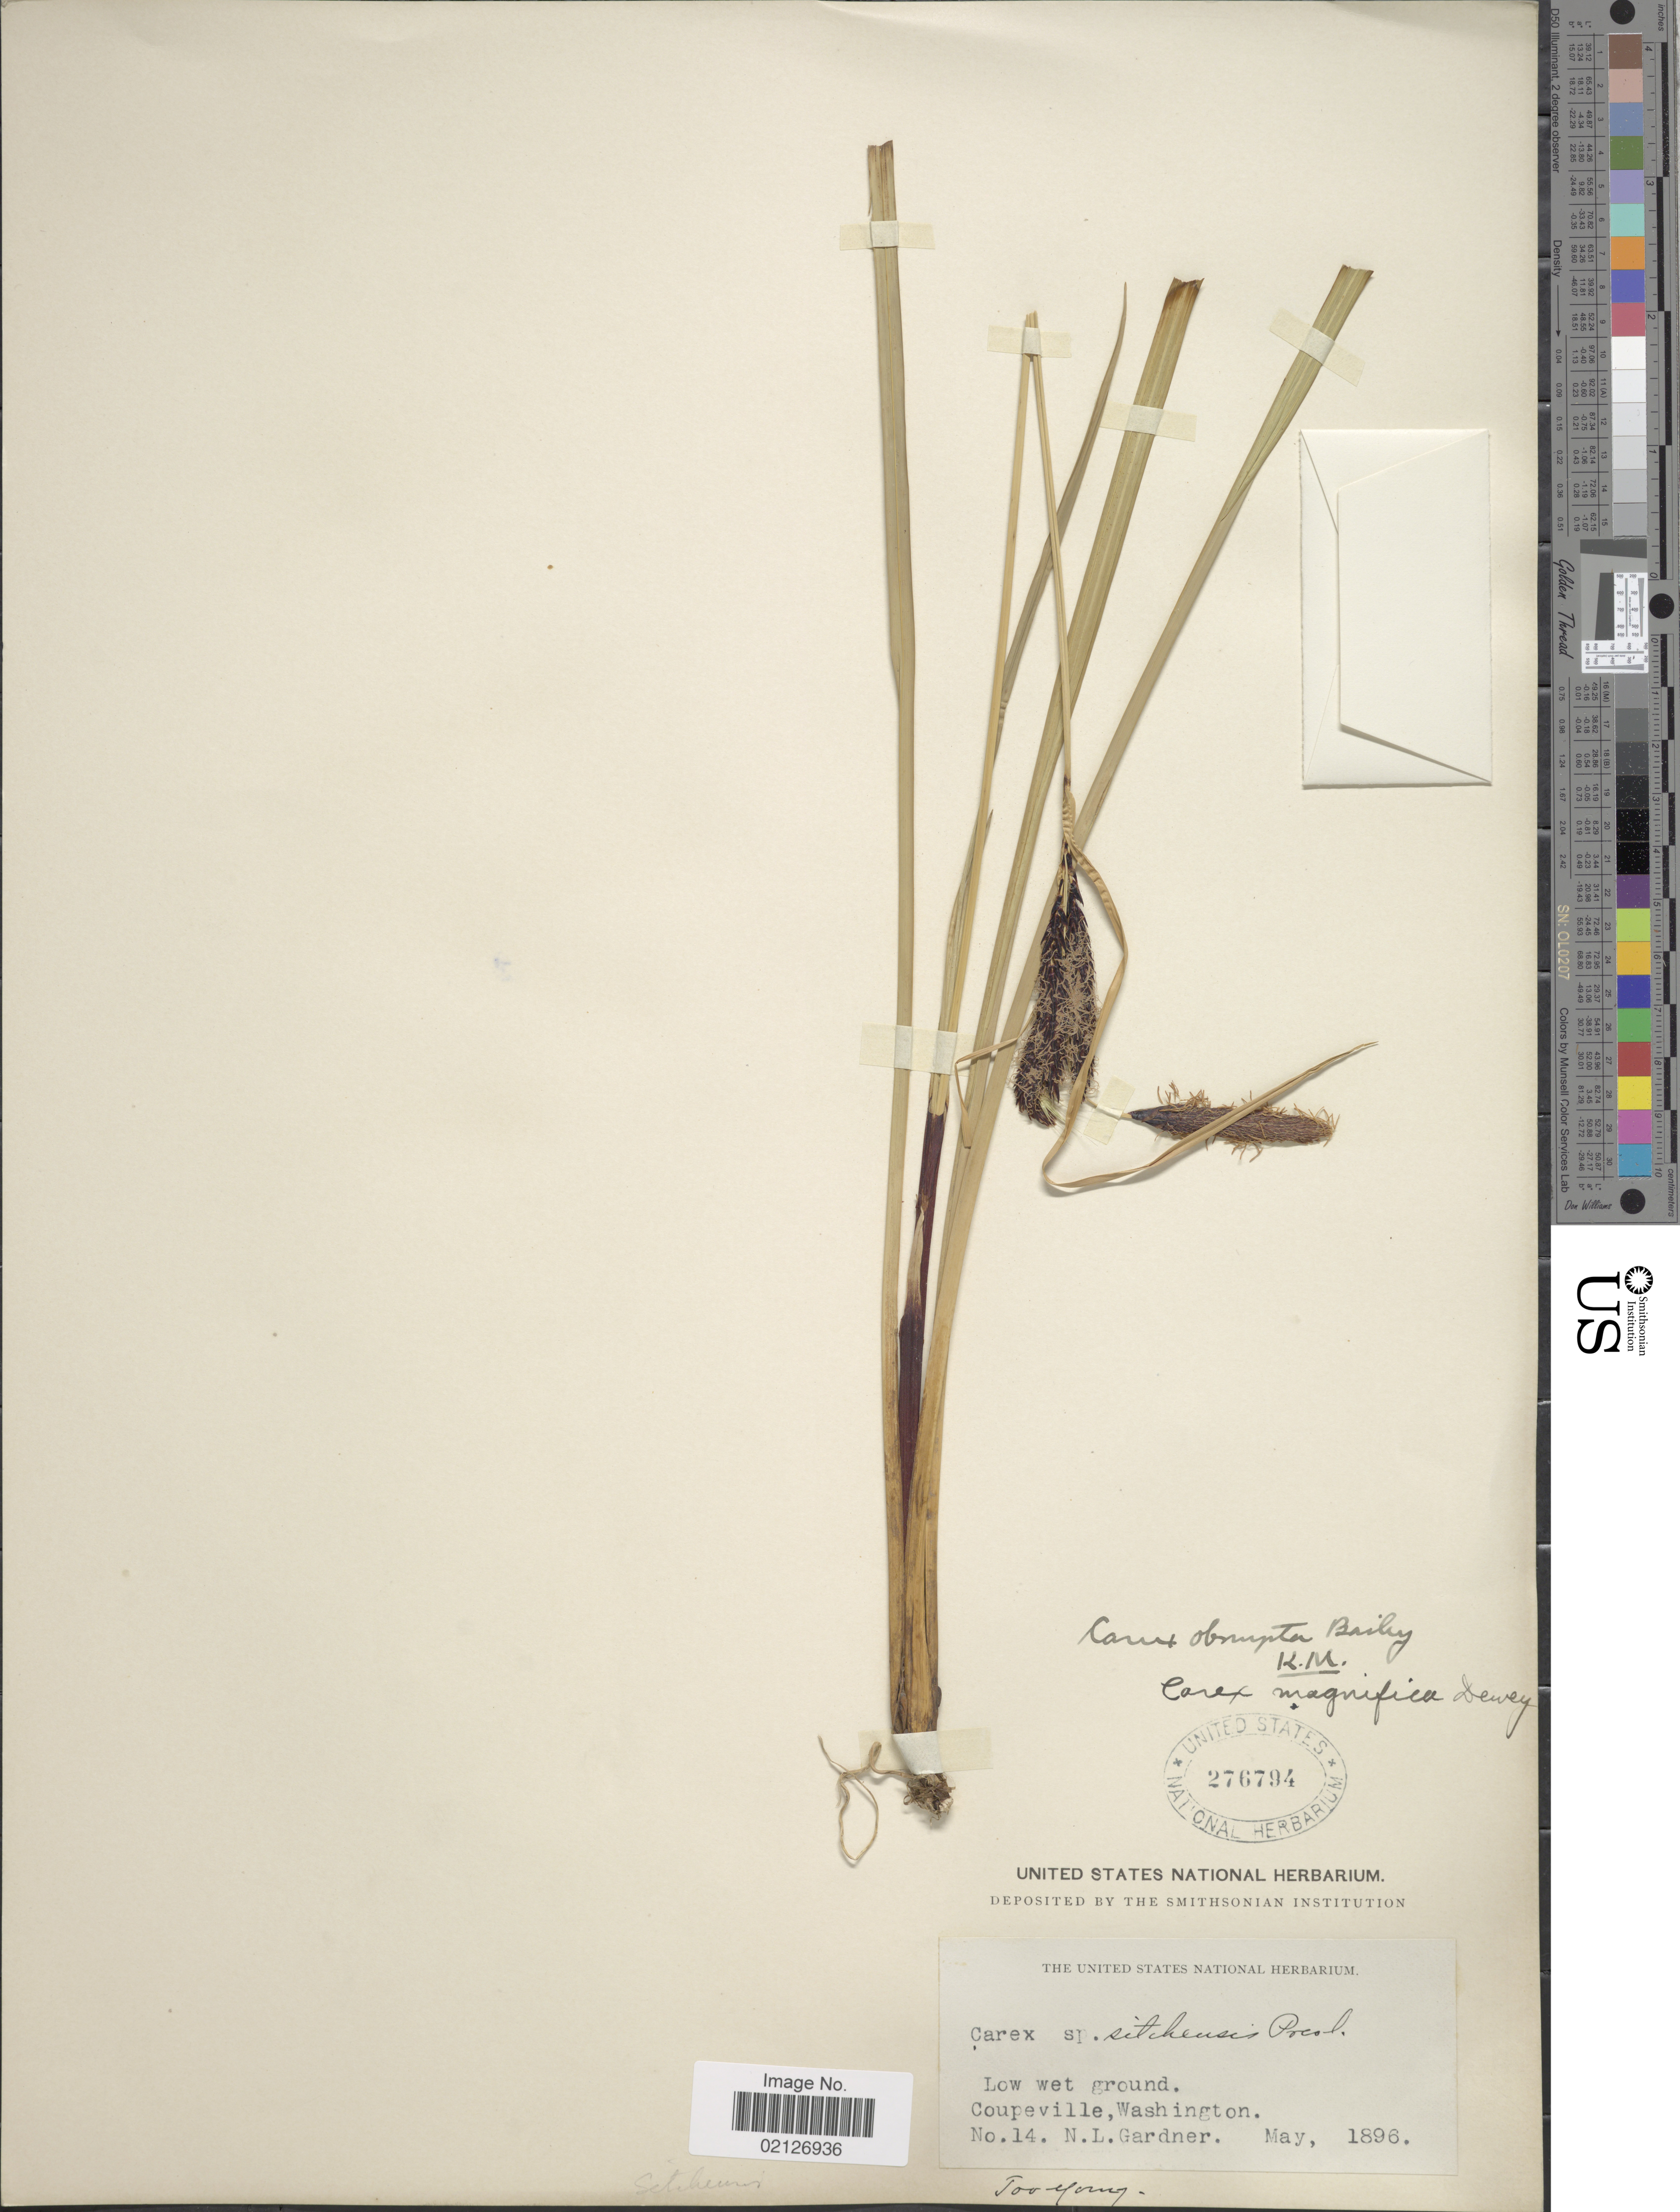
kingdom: Plantae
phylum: Tracheophyta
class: Liliopsida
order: Poales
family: Cyperaceae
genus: Carex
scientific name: Carex obnupta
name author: L.H. Bailey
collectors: N. Gardner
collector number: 14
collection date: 1896-05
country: United States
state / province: Washington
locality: Coupeville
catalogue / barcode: US 276794